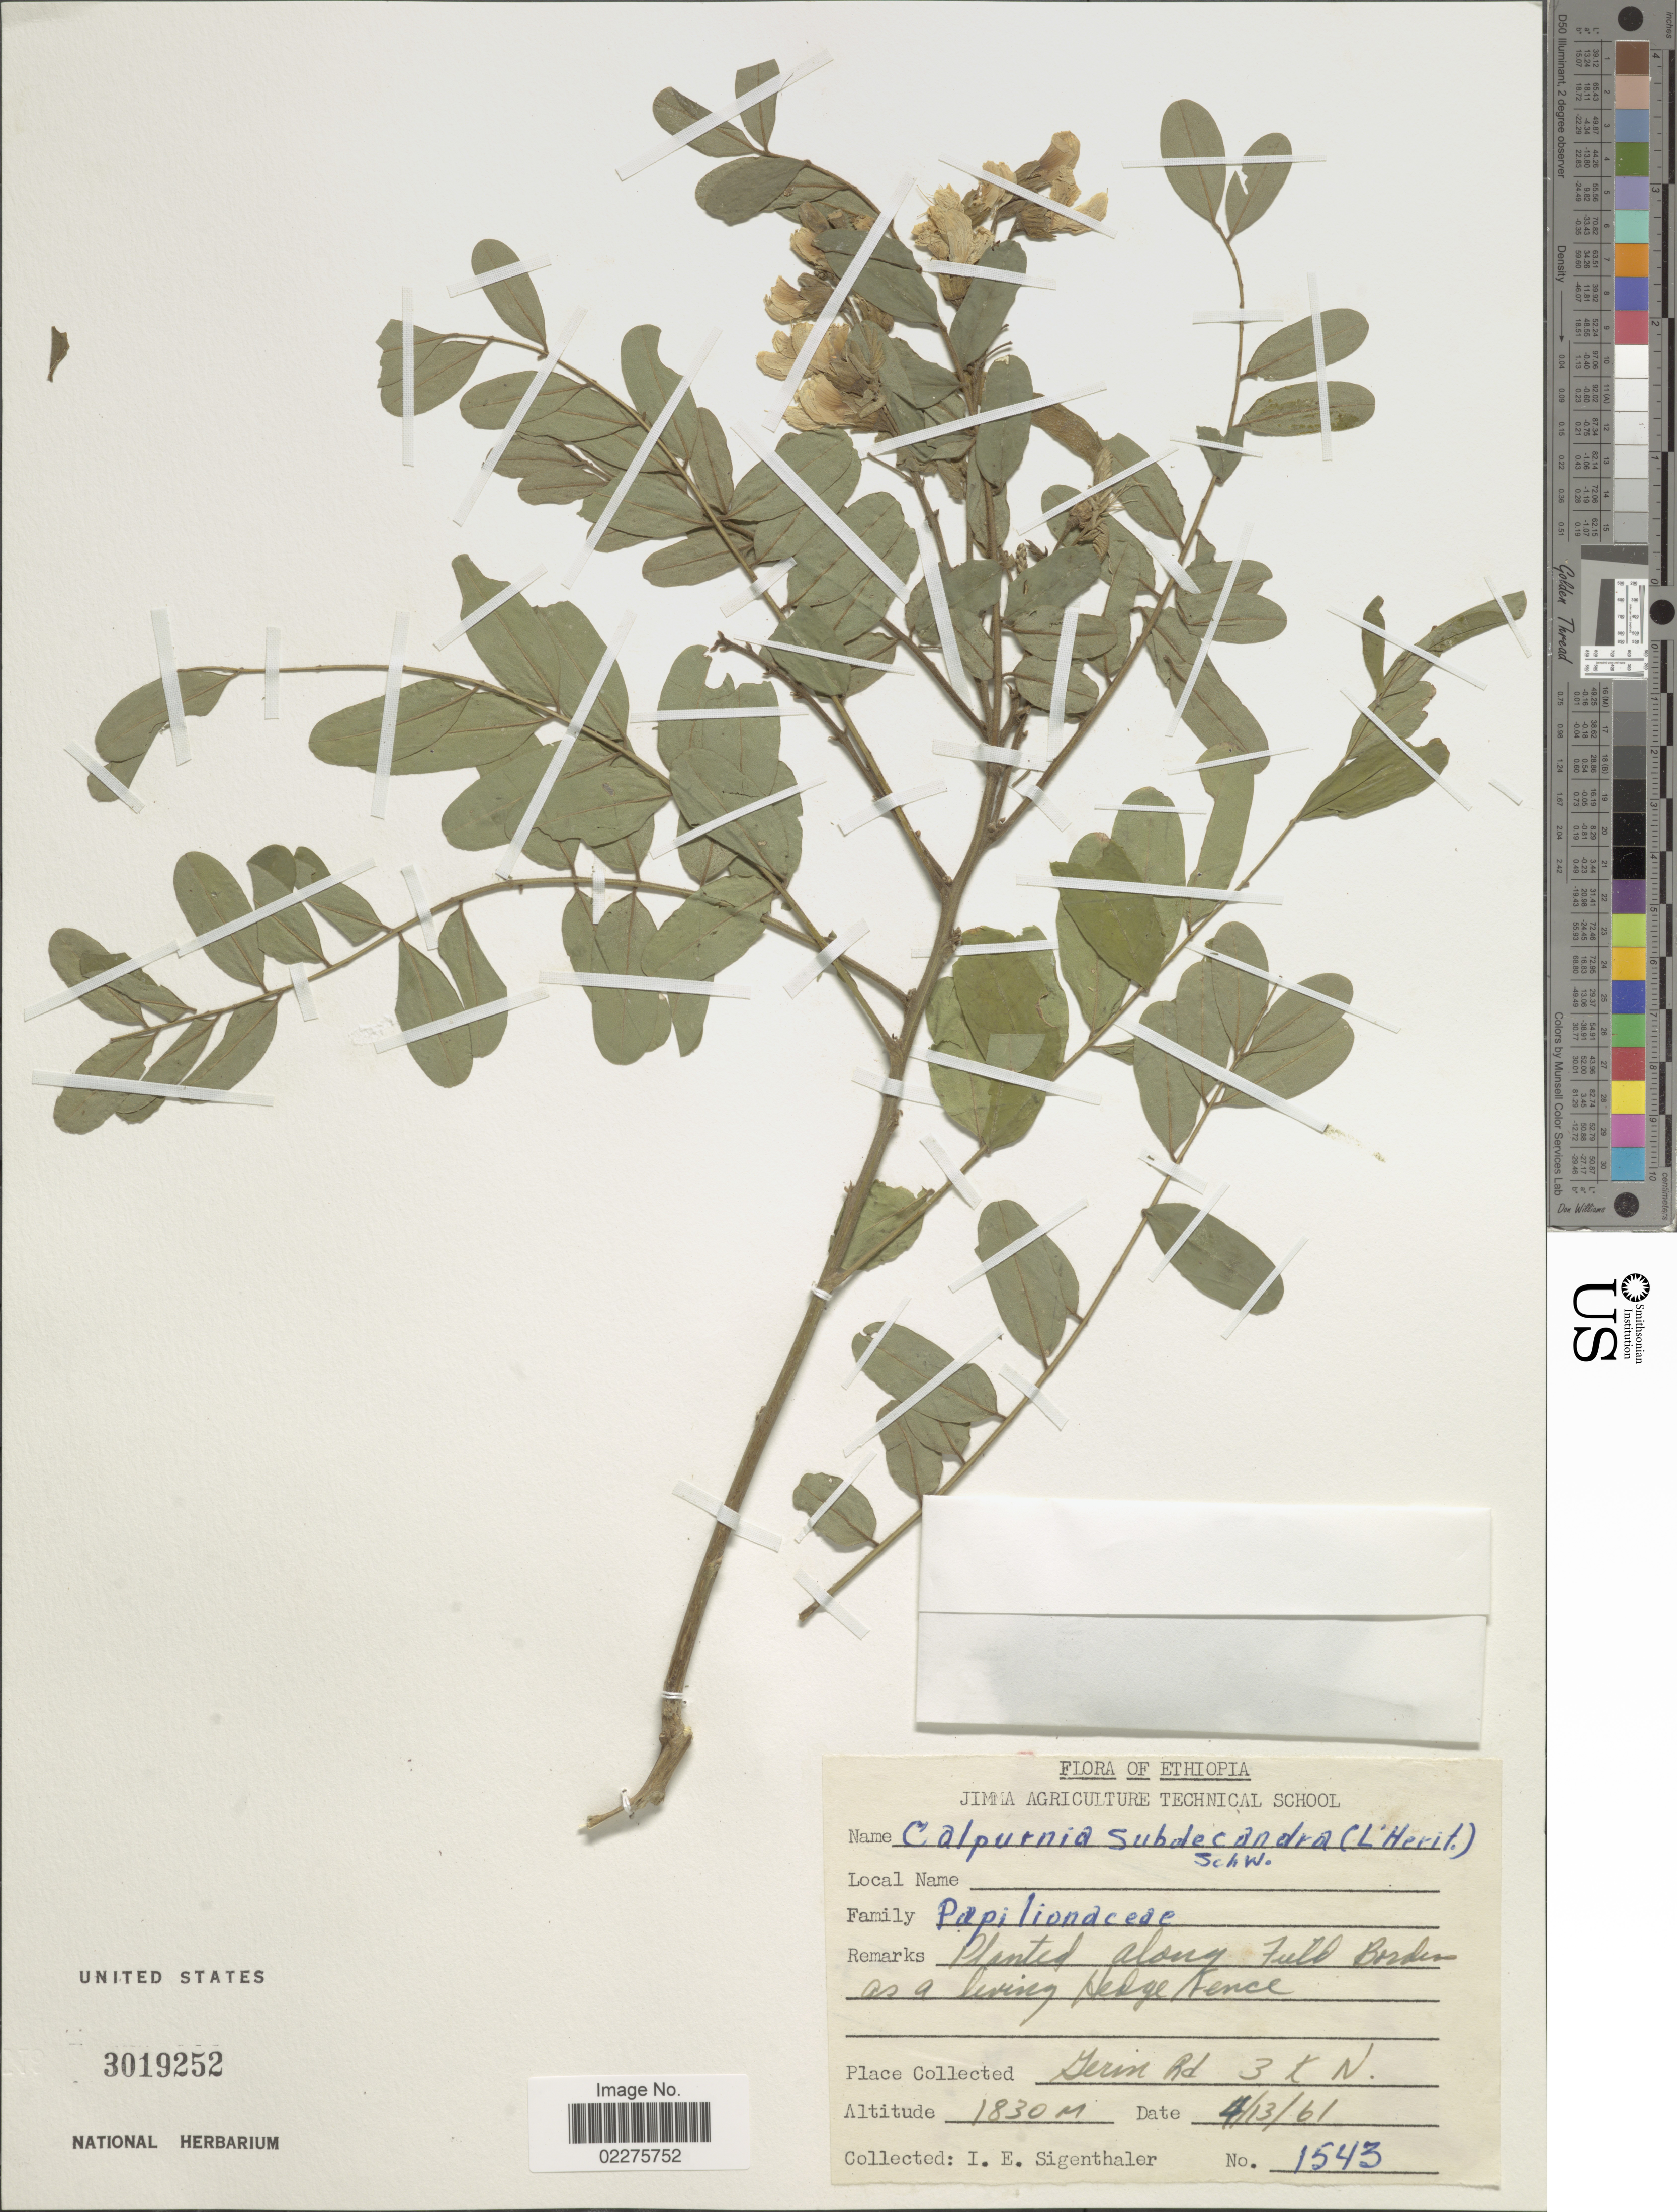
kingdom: Plantae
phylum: Tracheophyta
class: Magnoliopsida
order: Fabales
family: Fabaceae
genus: Calpurnia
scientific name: Calpurnia aurea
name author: (Aiton) Benth.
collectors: I. Sigenthaler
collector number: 1543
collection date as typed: Transcribed d/m/y: 13/4/61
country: Ethiopia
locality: Terin [interpreted] Rd 3 K N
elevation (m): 1830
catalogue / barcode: US 3019252